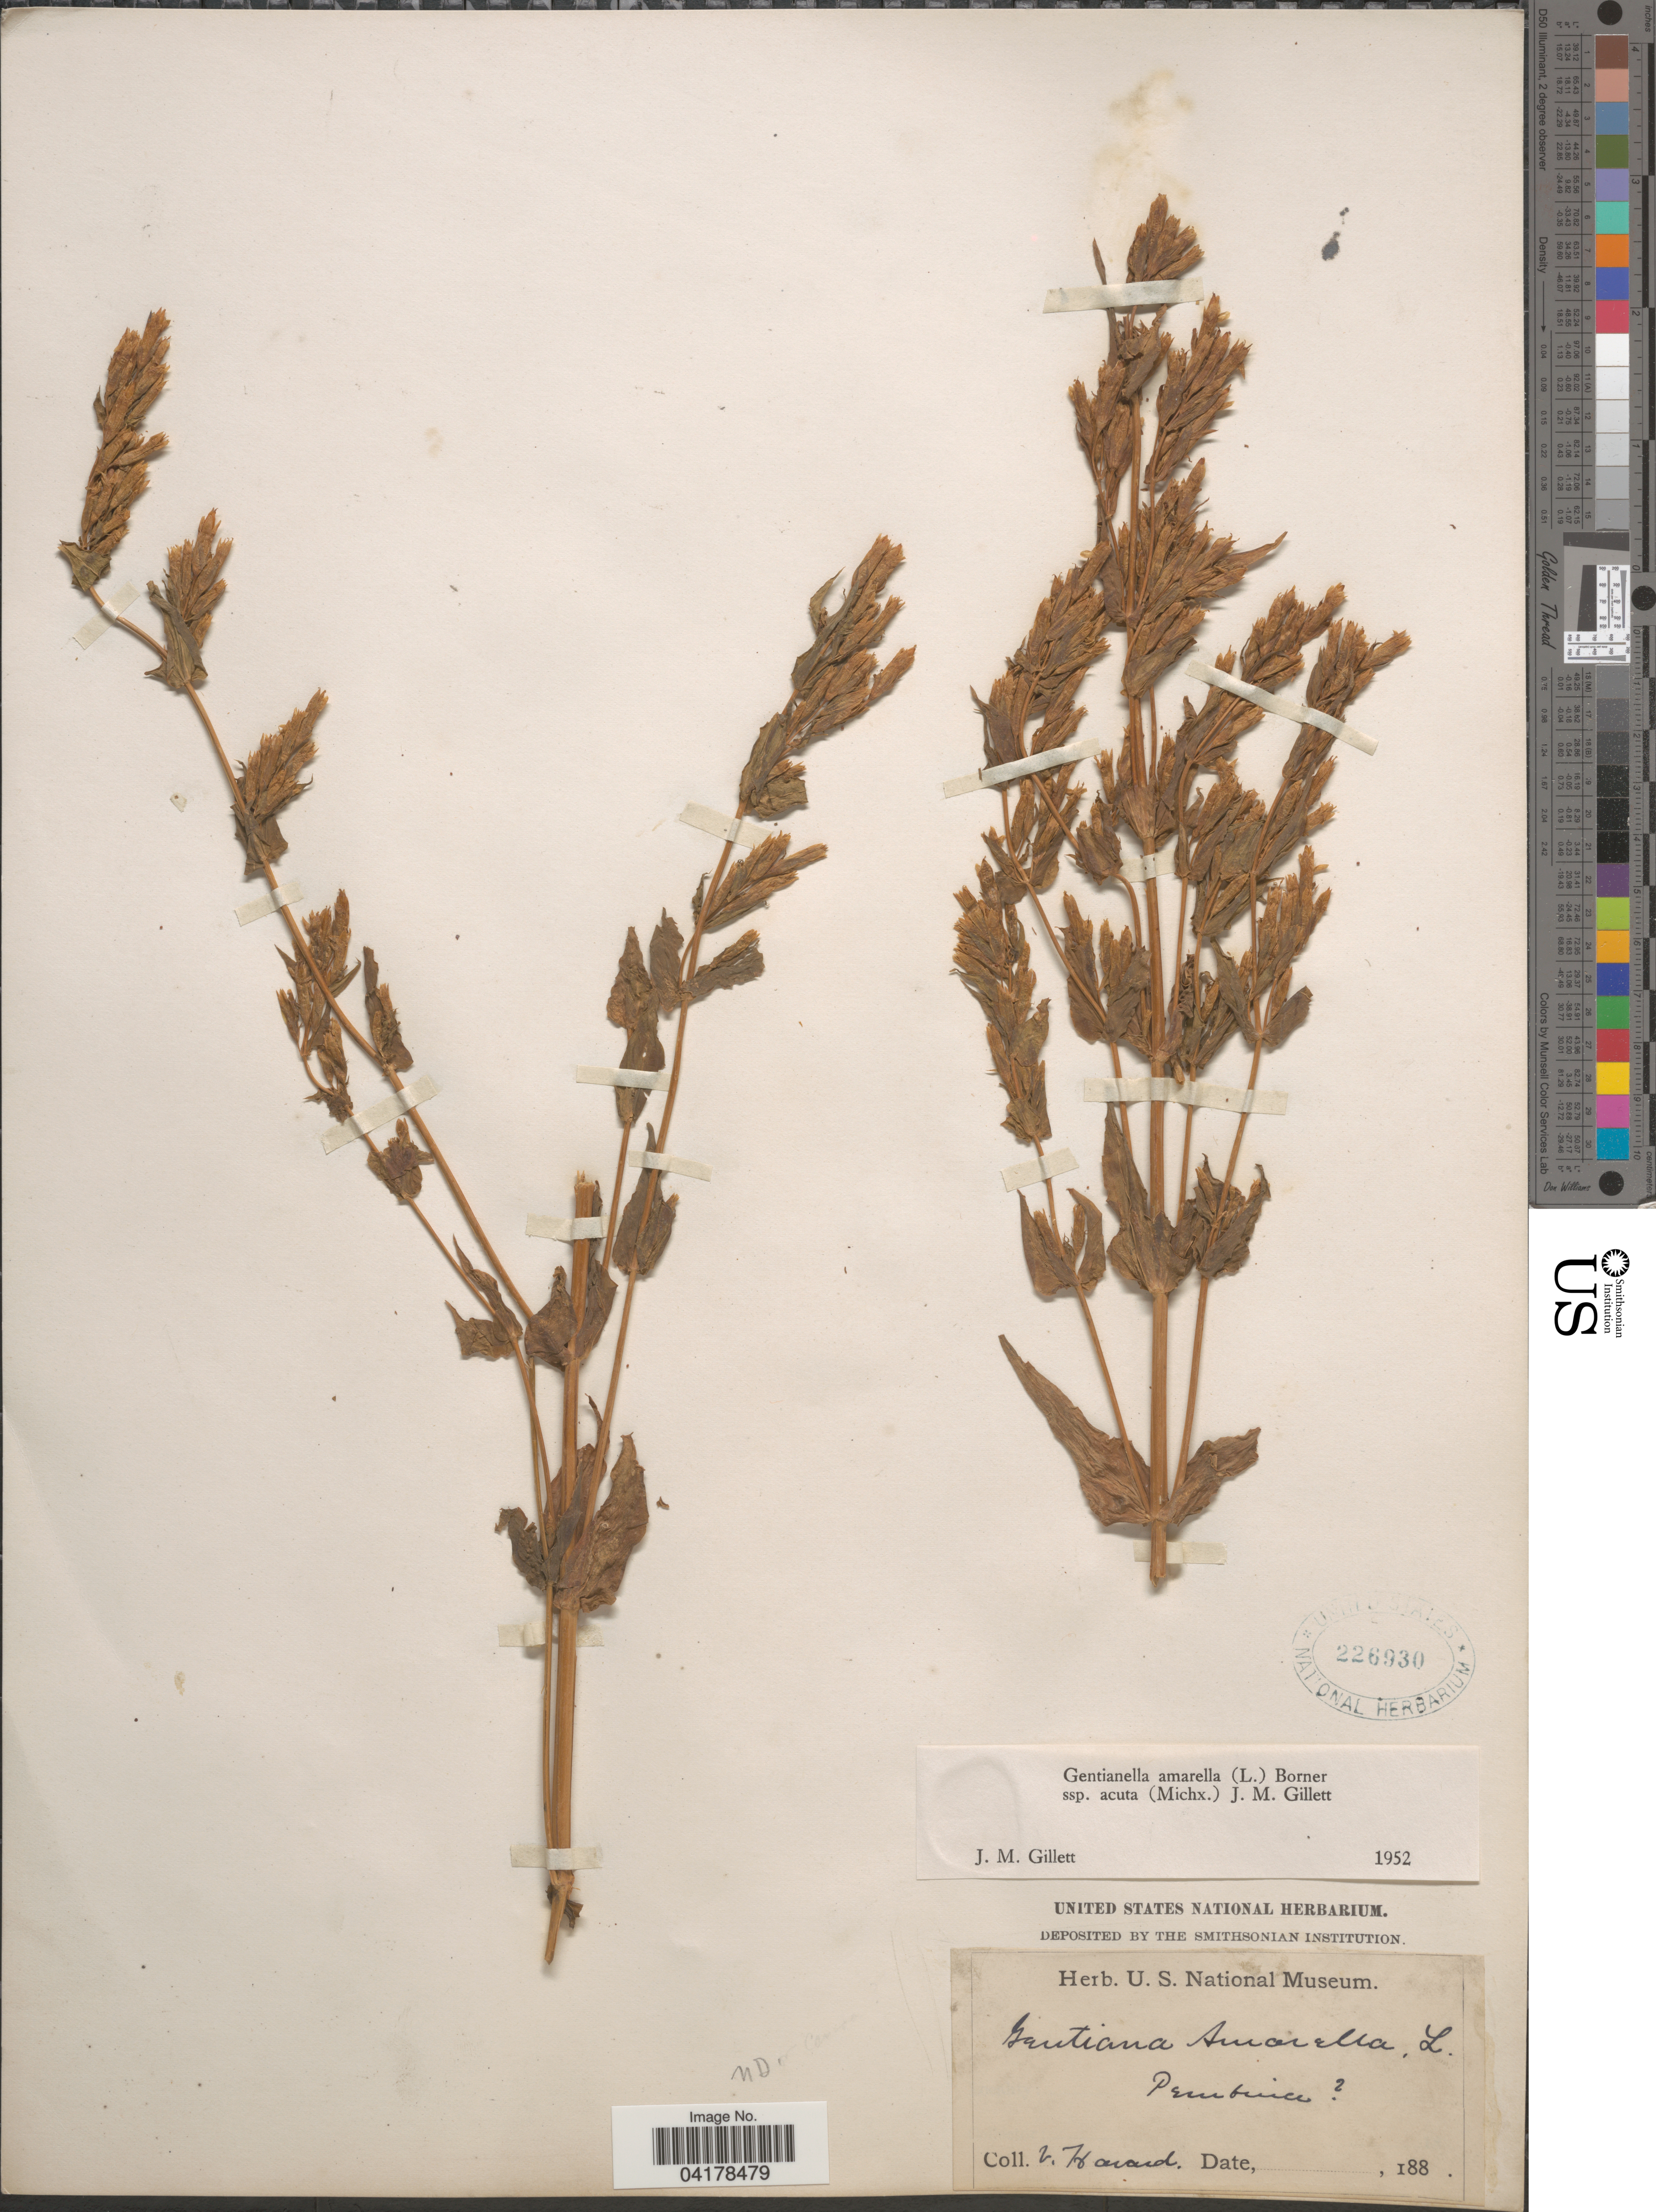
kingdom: Plantae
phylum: Tracheophyta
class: Magnoliopsida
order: Gentianales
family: Gentianaceae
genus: Gentianella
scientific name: Gentianella amarella subsp. acuta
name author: (Michx.) J.M. Gillett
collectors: V. Havard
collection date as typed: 188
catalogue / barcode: US 226930